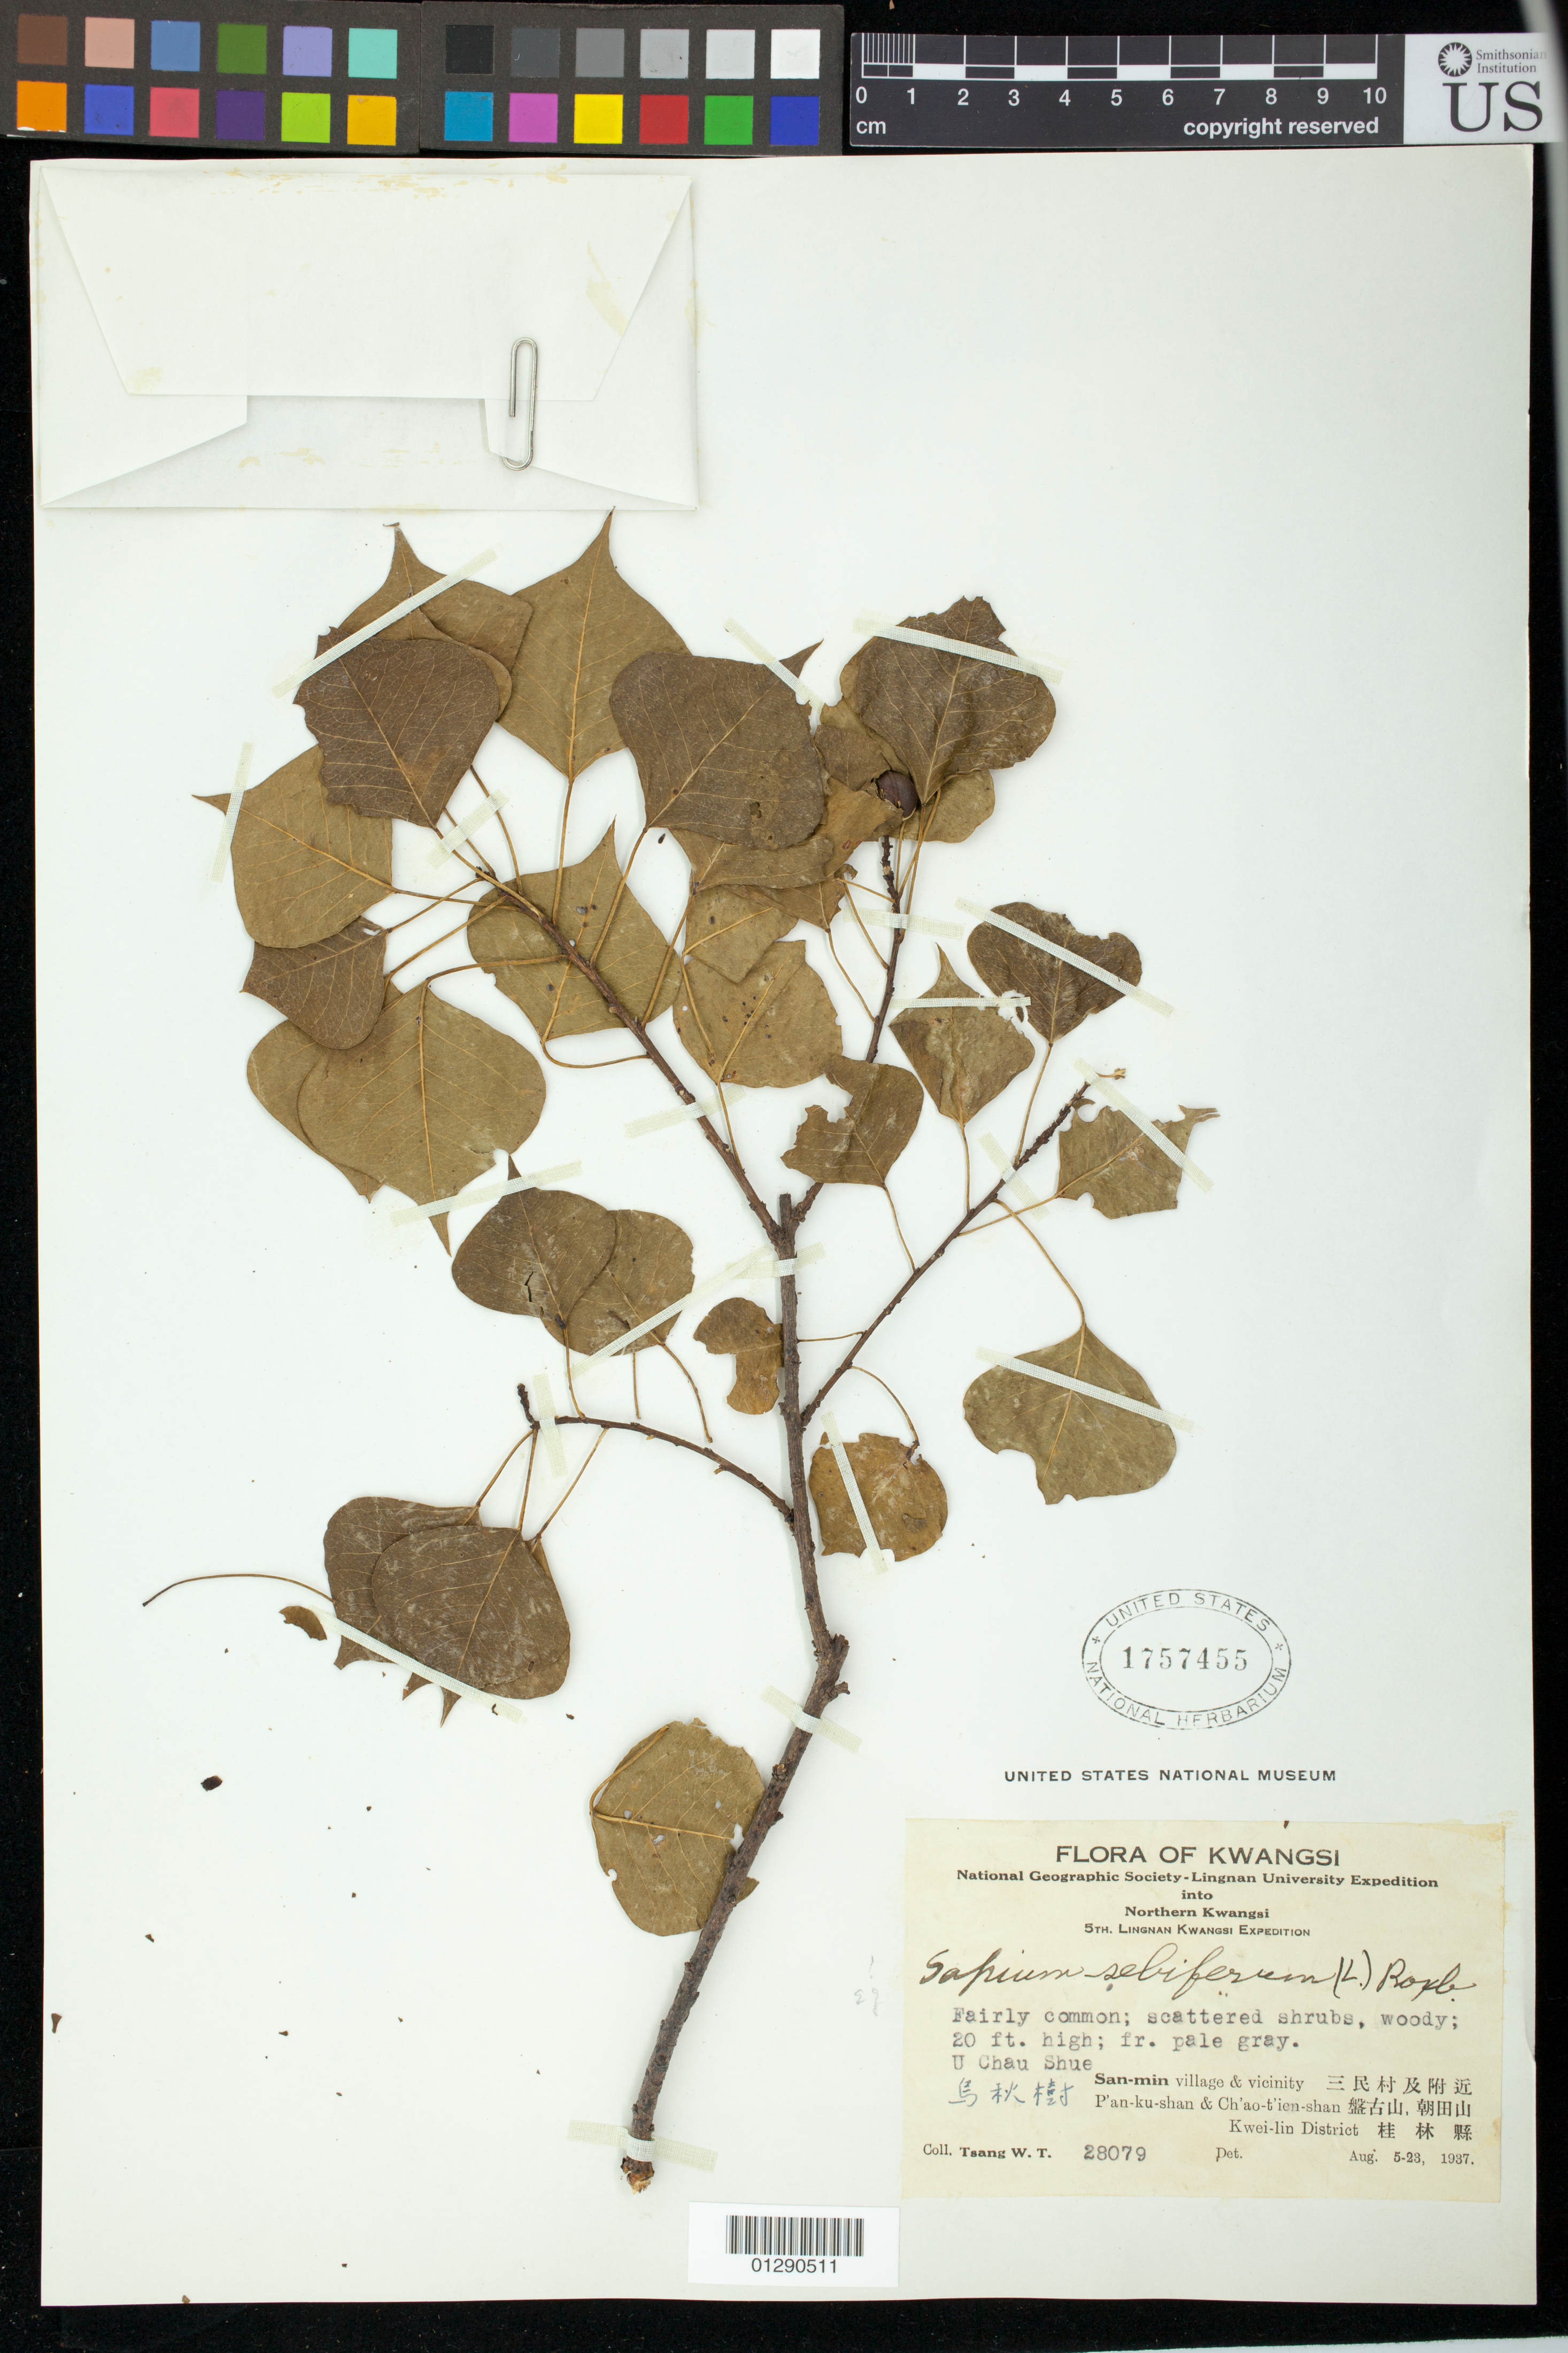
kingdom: Plantae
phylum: Tracheophyta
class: Magnoliopsida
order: Malpighiales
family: Euphorbiaceae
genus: Sapium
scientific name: Sapium sebiferum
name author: (L.) Roxb.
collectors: W. T. Tsang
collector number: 28079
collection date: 1937-08-05/1937-08-23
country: China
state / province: Guangxi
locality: San-min village & vicinity.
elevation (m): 2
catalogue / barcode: US 1757455